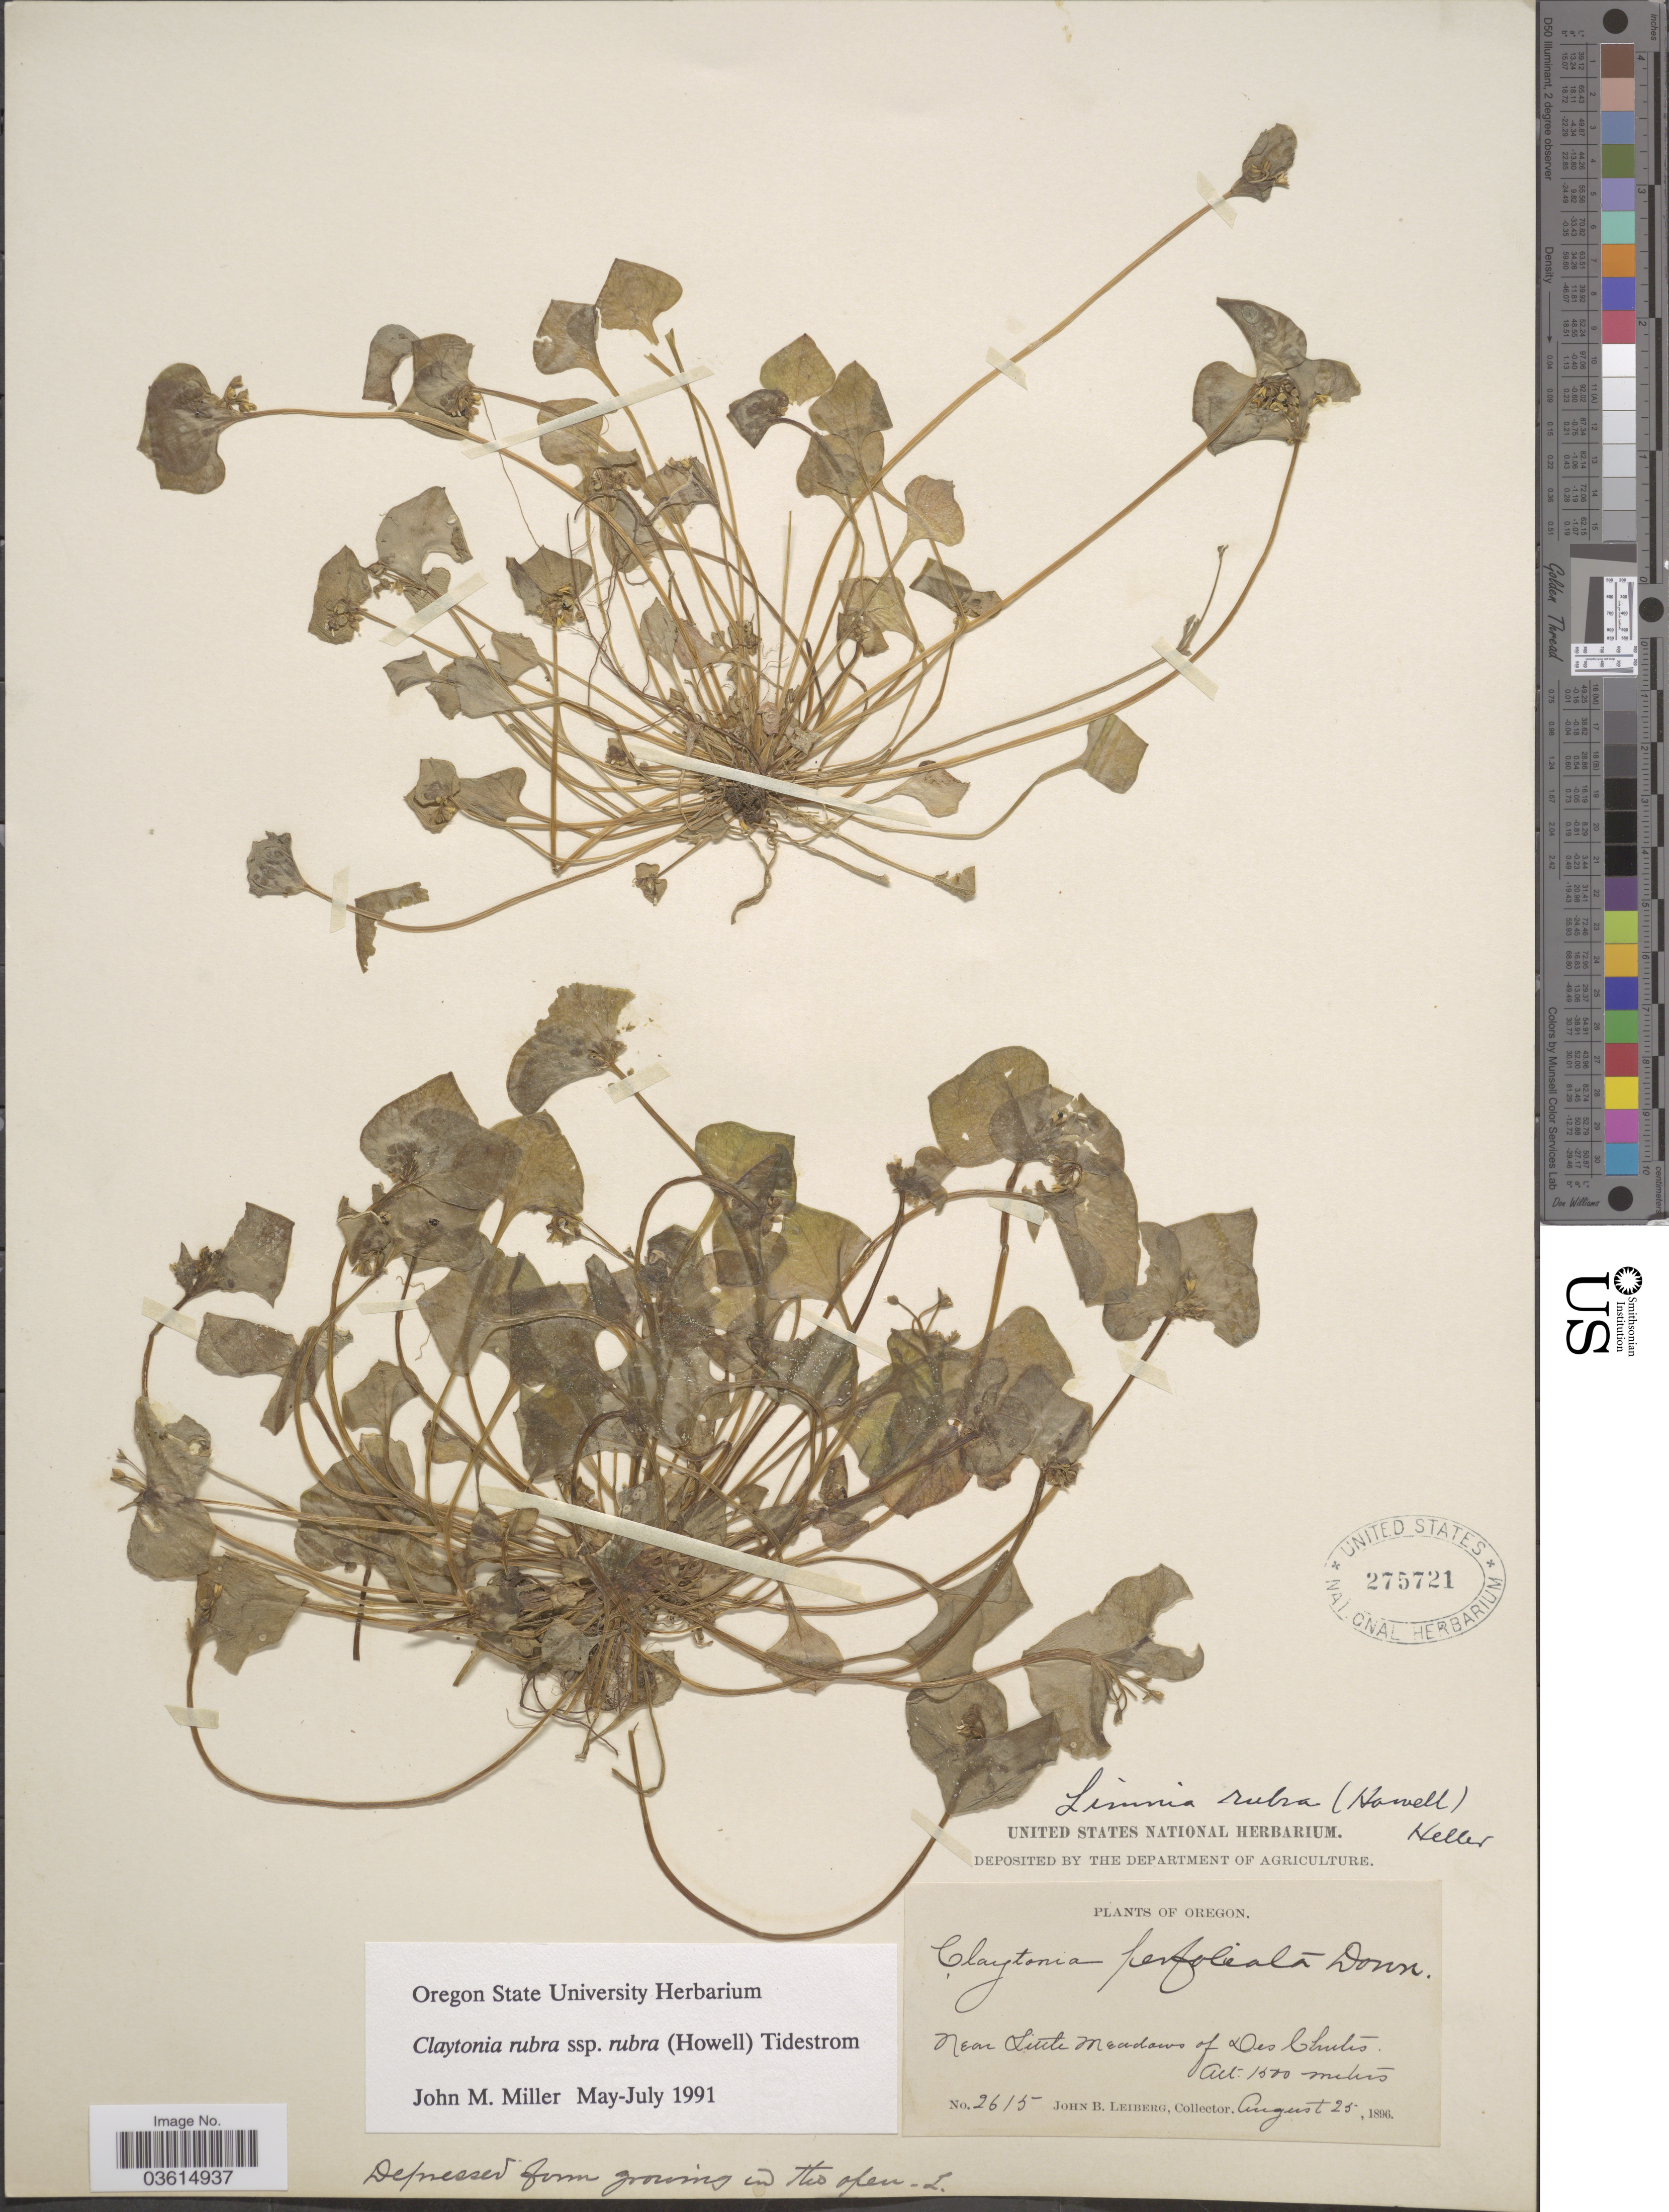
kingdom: Plantae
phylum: Tracheophyta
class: Magnoliopsida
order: Caryophyllales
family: Montiaceae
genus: Claytonia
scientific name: Claytonia rubra subsp. rubra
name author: (Howell) Tidestr.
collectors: J. B. Leiberg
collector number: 2615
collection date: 1896-08-25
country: United States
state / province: Oregon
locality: Near Little Meadows of Des Chutes.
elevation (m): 1500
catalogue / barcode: US 275721